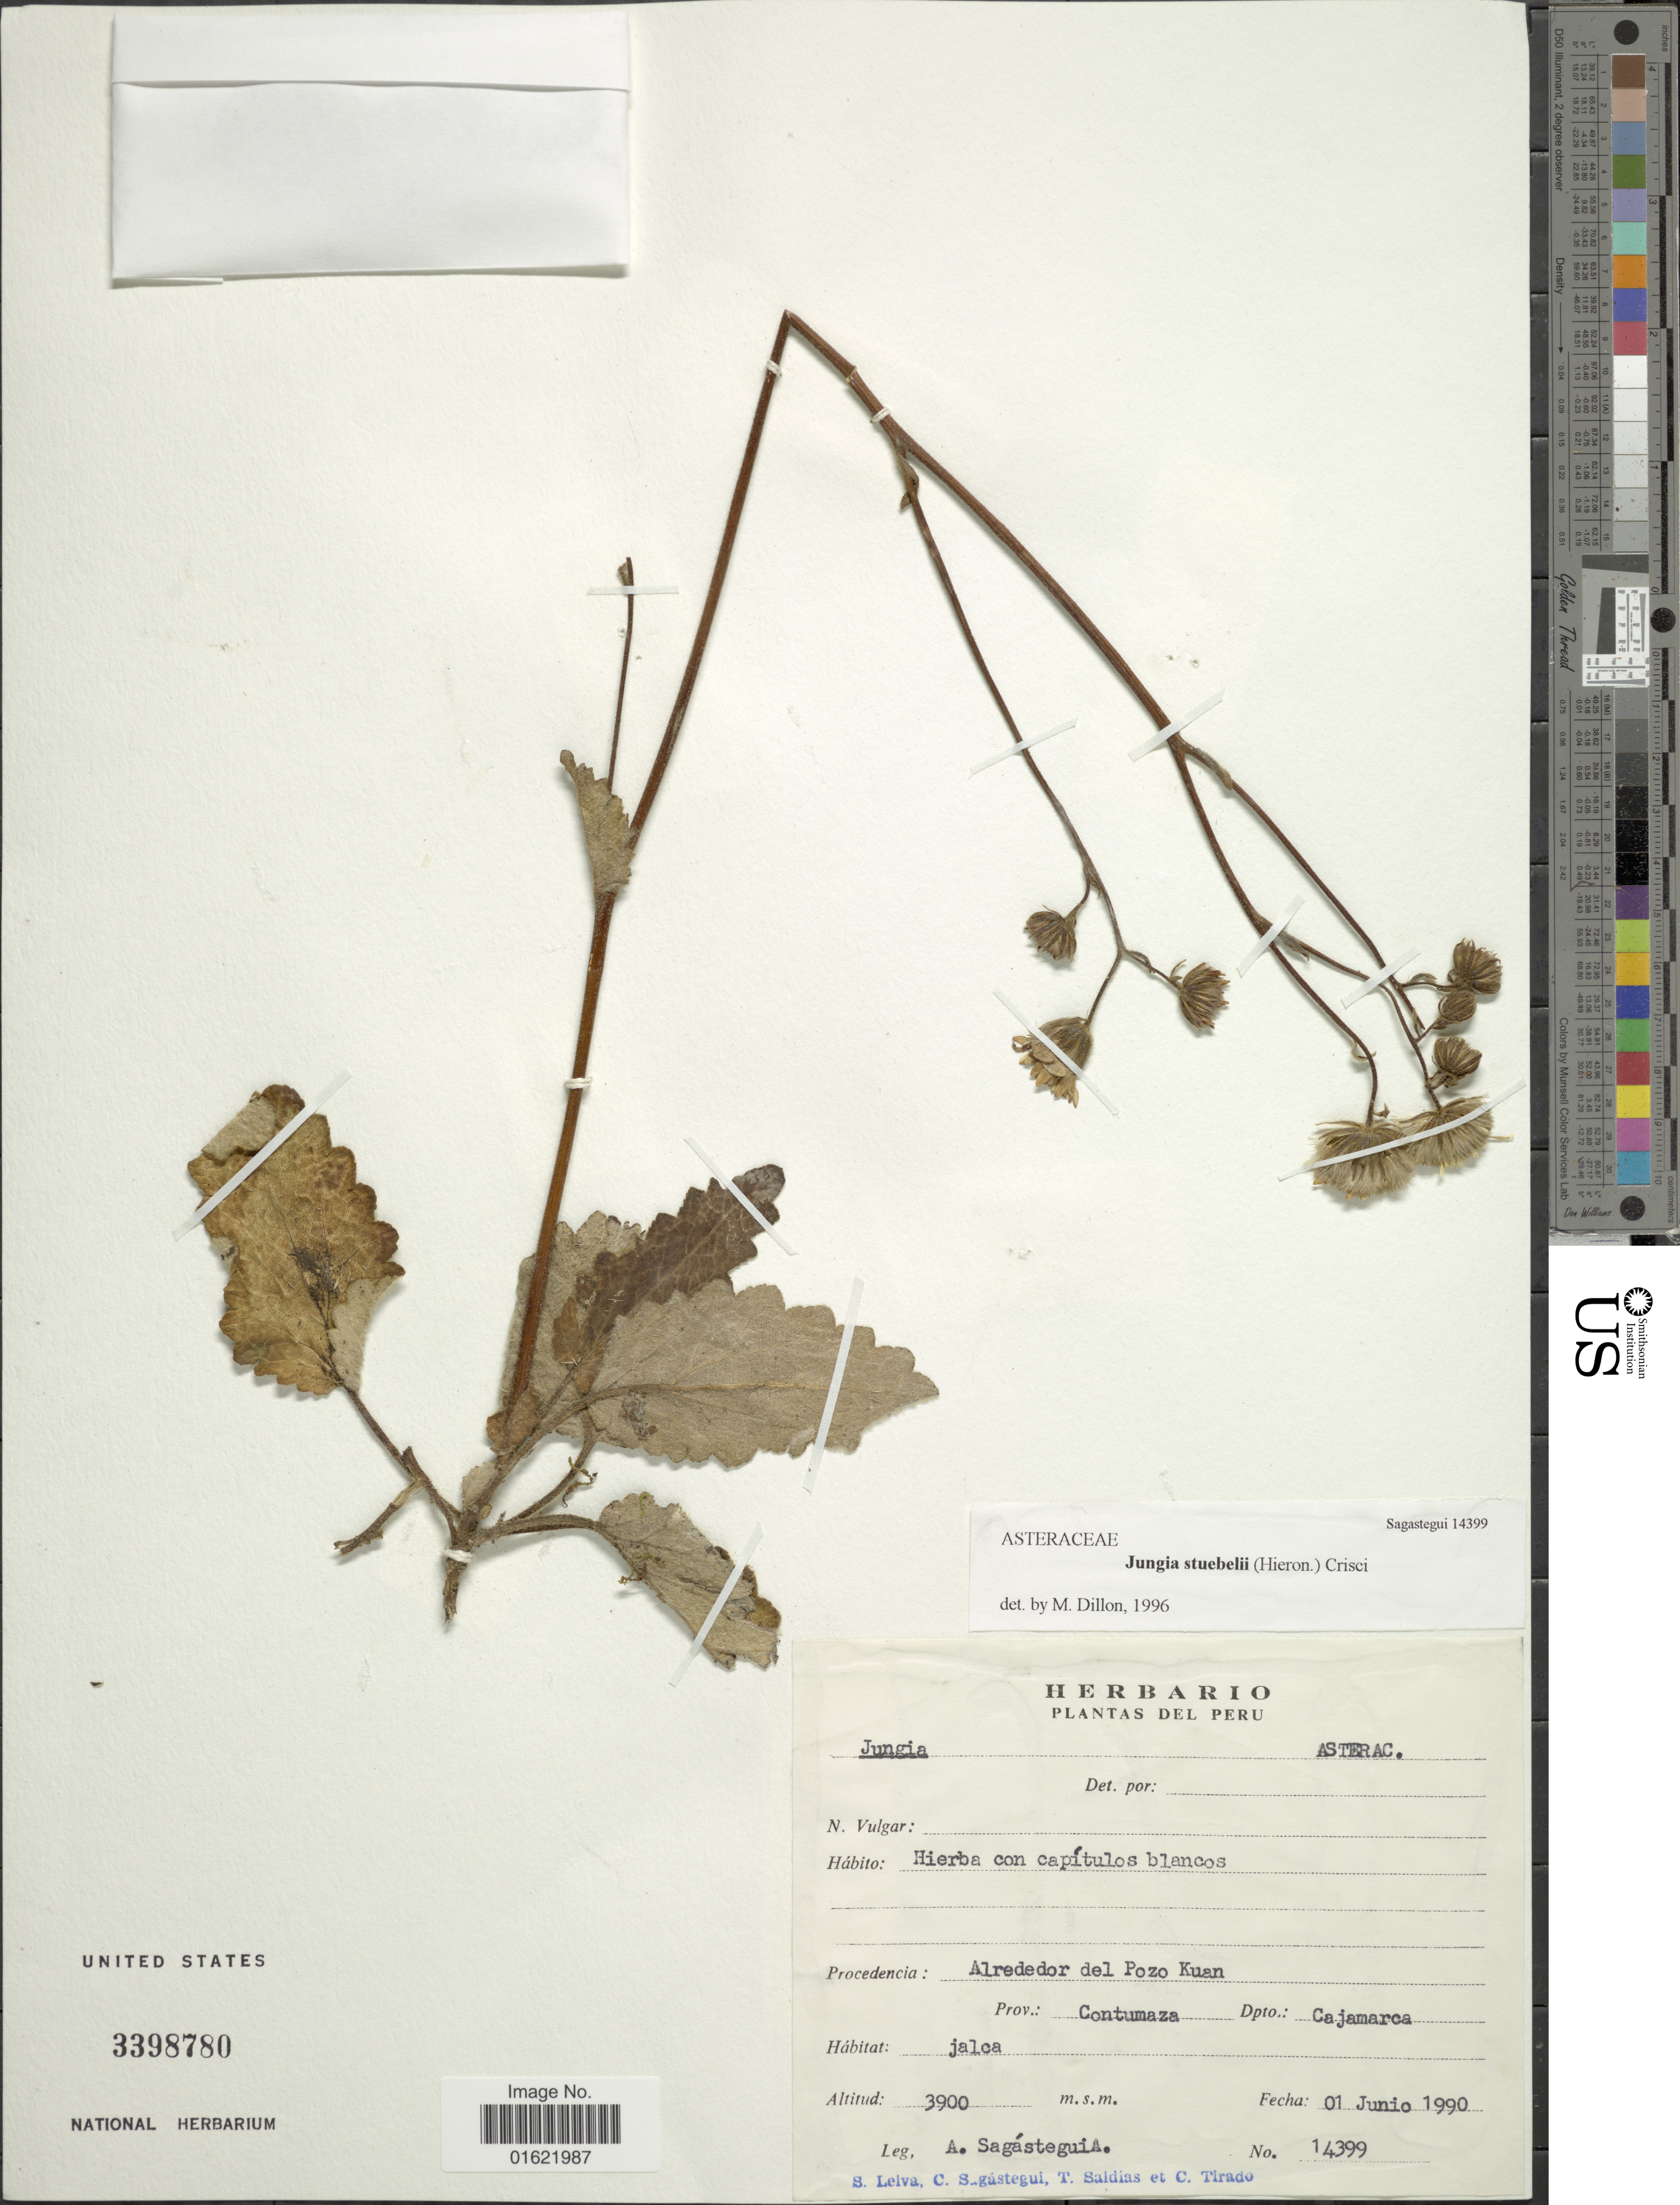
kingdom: Plantae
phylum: Tracheophyta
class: Magnoliopsida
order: Asterales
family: Asteraceae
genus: Jungia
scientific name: Jungia stuebelli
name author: (Hieron.) Crisci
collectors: A. Sagástegui A., S. Leiva, C. Sagástegui, T. Saldias & C. Tirado-G.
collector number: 14399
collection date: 1990-06-01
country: Peru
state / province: Cajamarca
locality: Alrededor del Pozo Kuan. Prov. Contumaza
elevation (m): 3900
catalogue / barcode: US 3398780